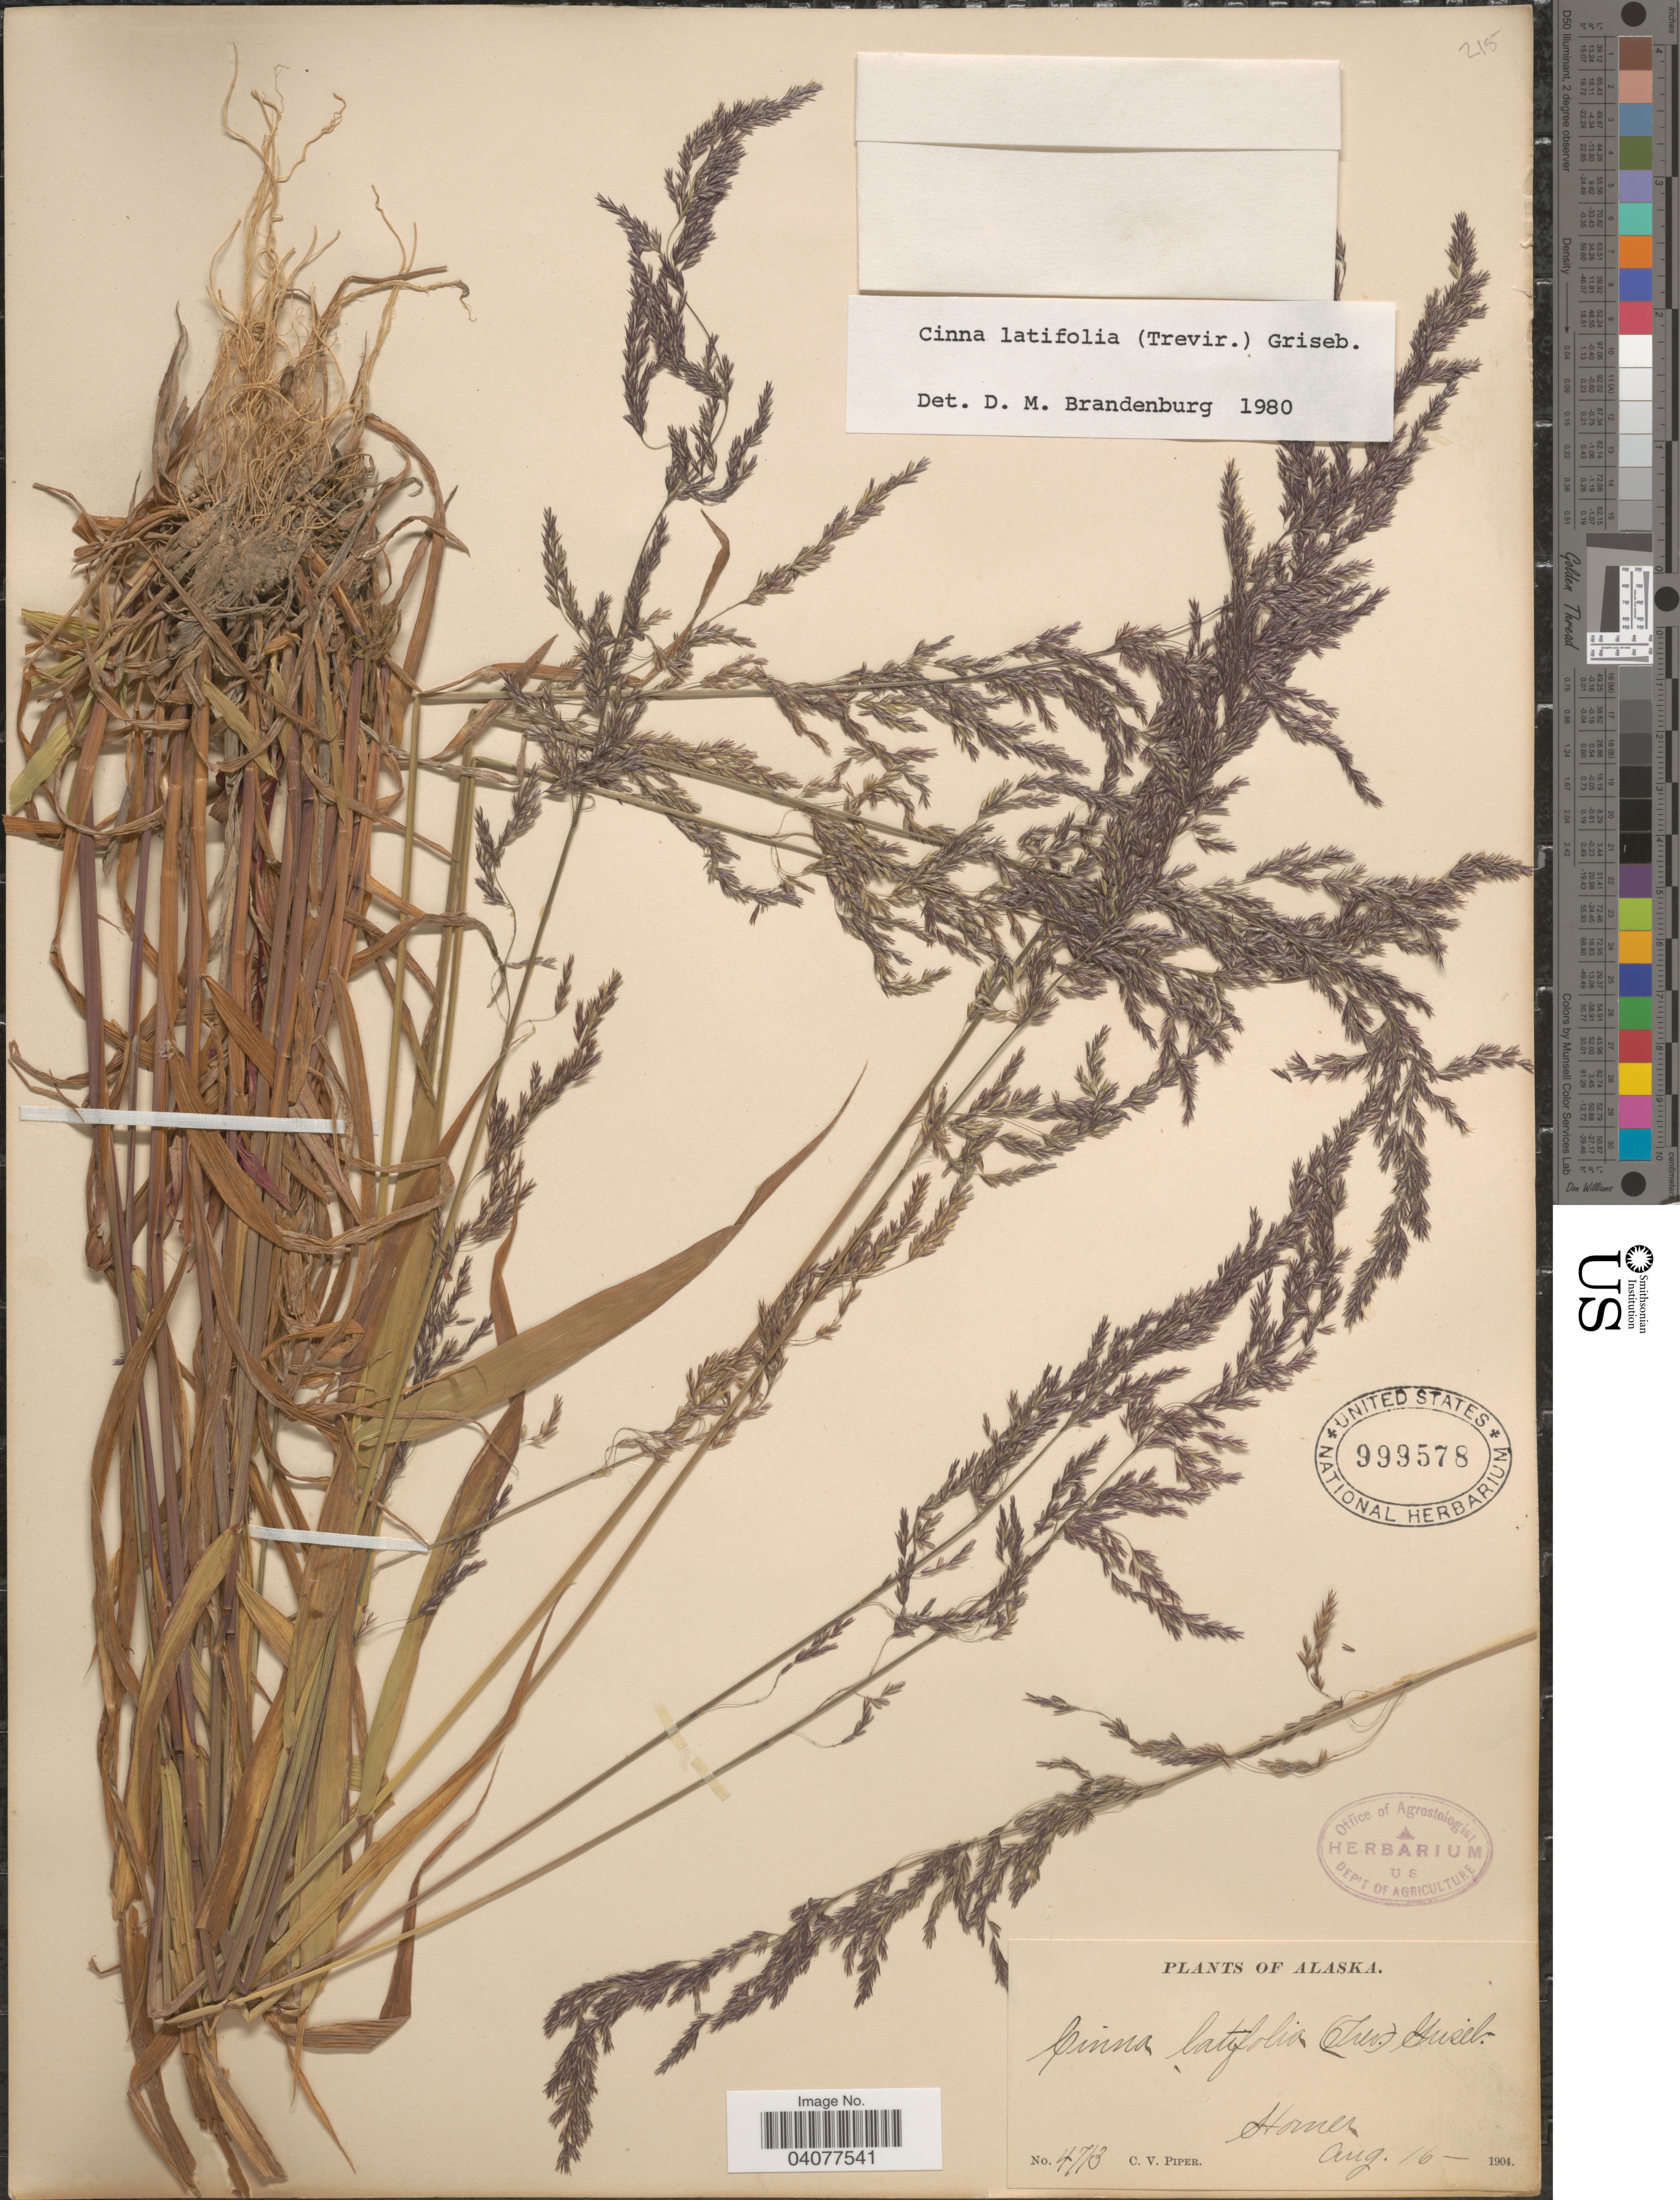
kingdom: Plantae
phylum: Tracheophyta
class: Liliopsida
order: Poales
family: Poaceae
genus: Cinna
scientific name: Cinna latifolia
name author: (Trevir. ex Goeppert) Griseb.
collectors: C. V. Piper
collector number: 4713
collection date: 1904-08-16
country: United States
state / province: Alaska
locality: Horner.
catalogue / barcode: US 999578